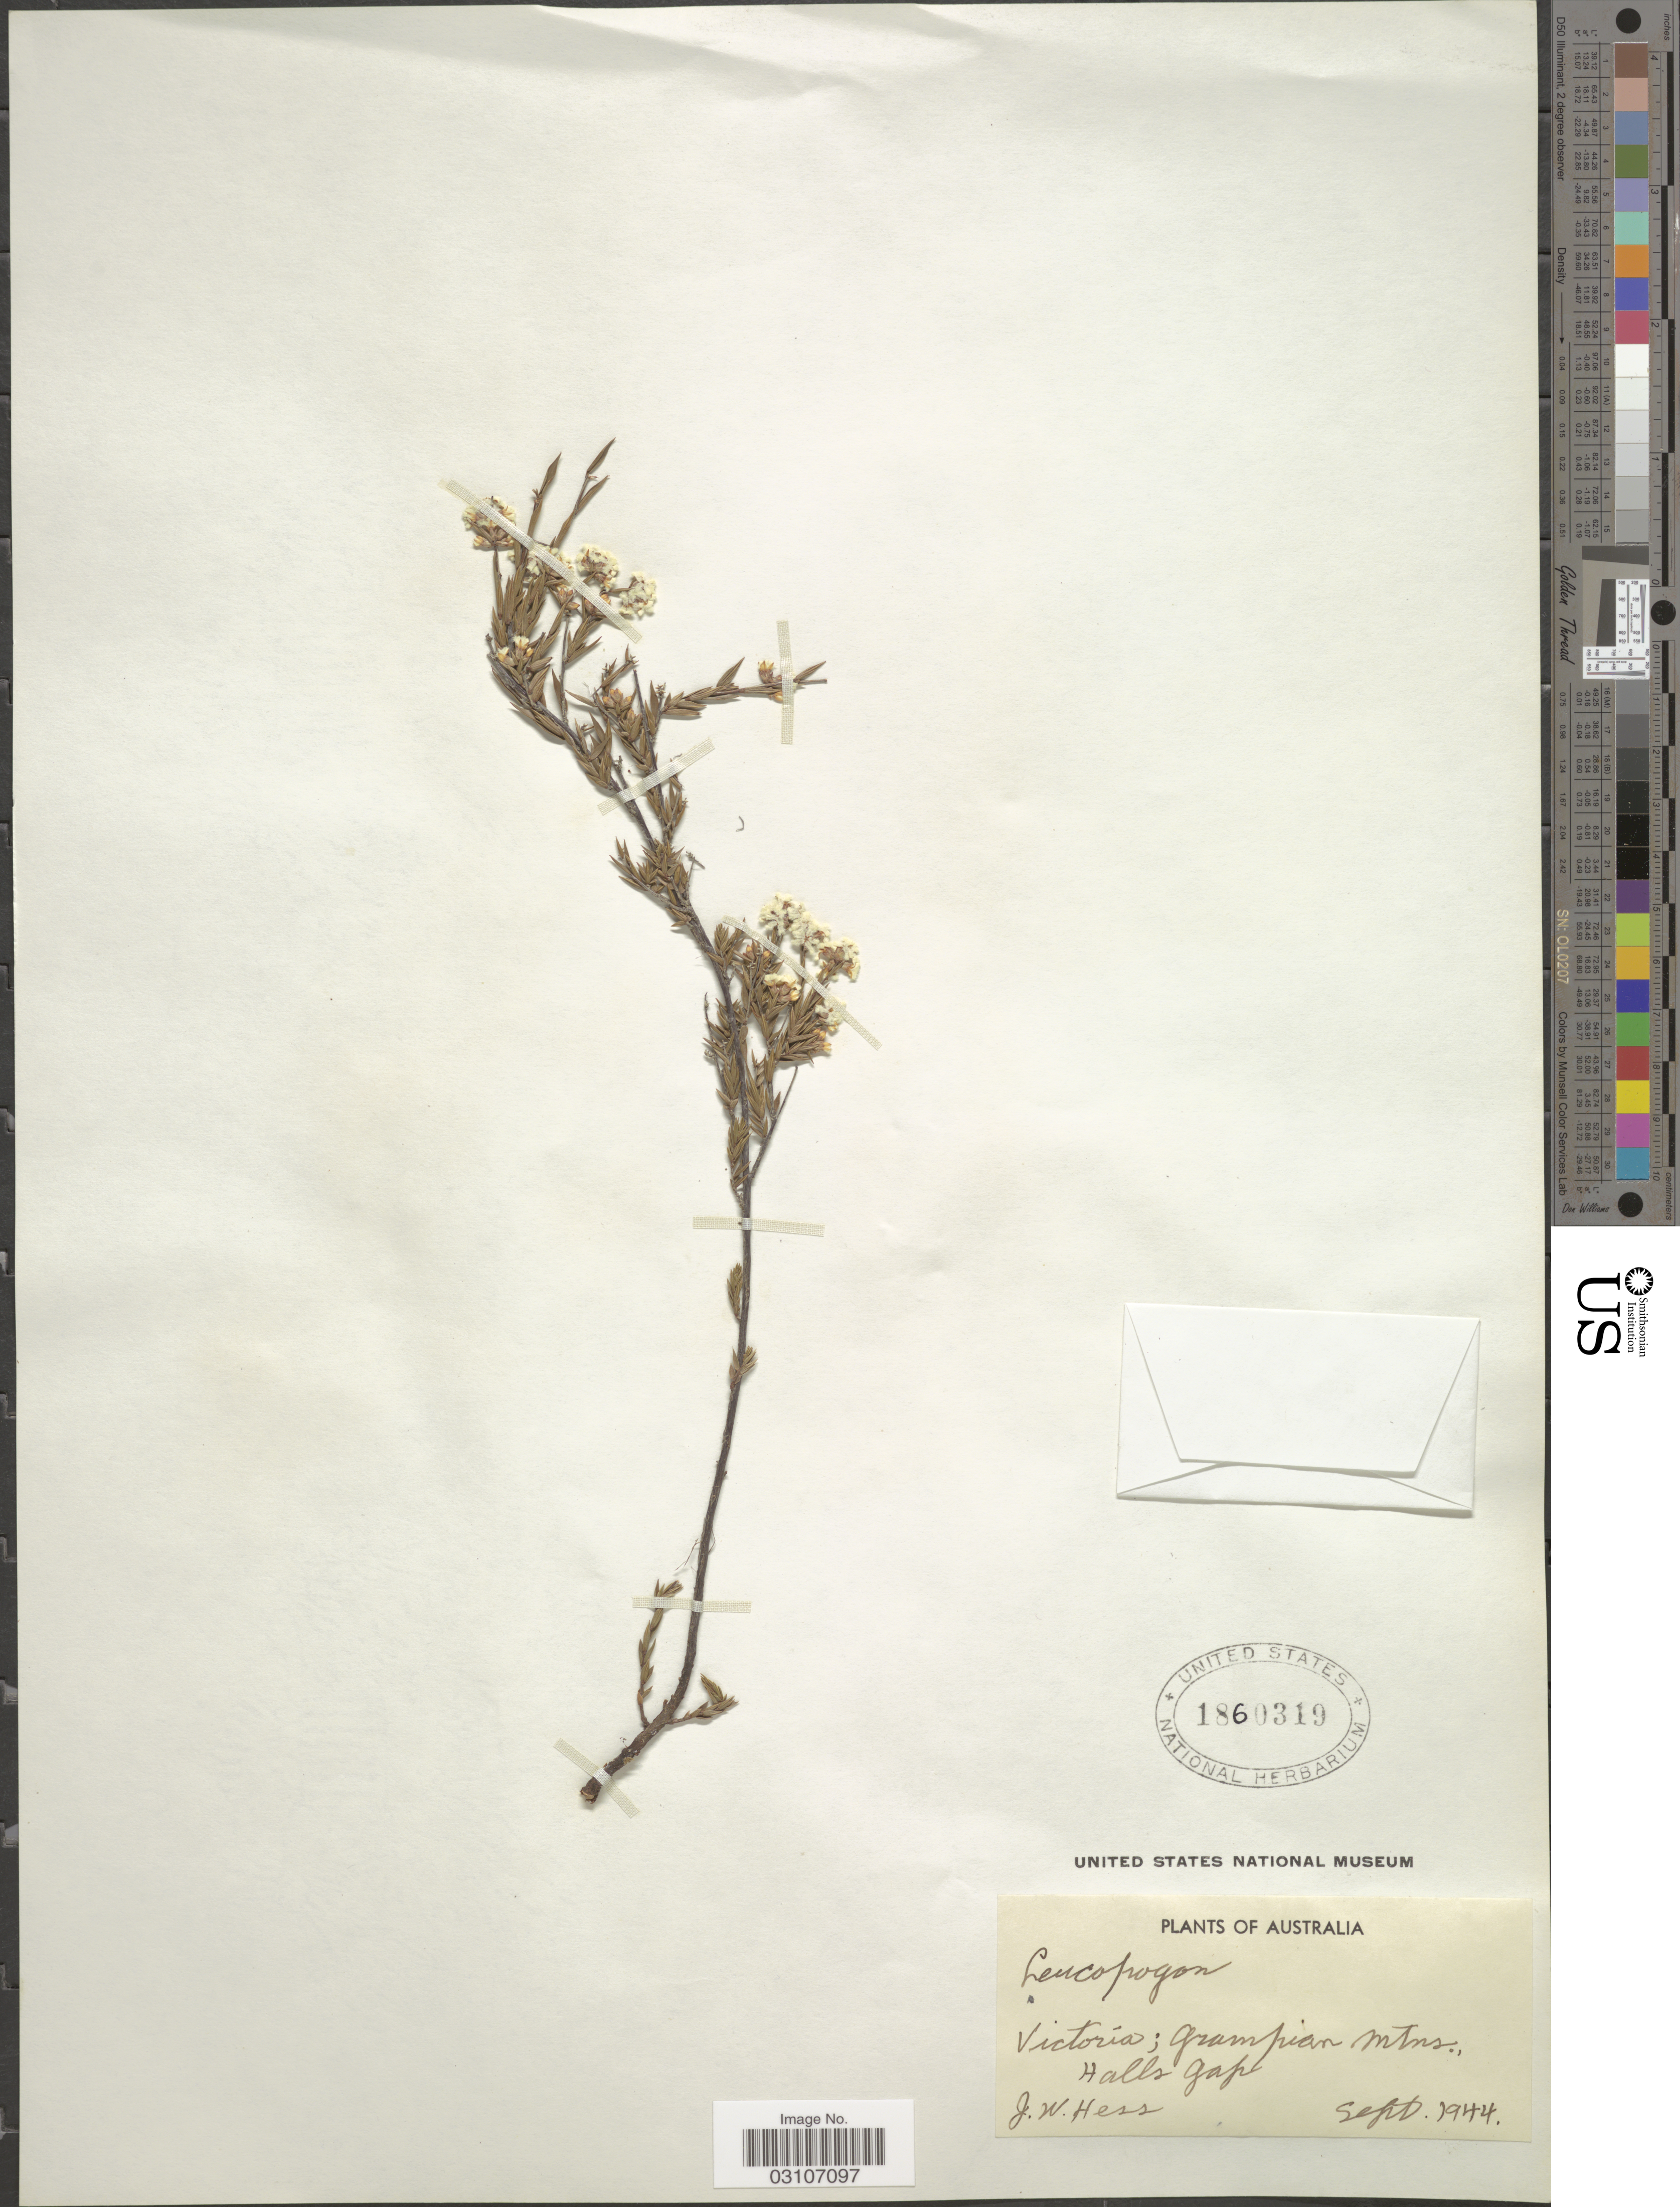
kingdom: Plantae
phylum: Tracheophyta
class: Magnoliopsida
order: Ericales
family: Ericaceae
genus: Leucopogon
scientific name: Leucopogon sp.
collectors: J. Hess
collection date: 1944-09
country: Australia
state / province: Victoria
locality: Victoria; Grampian mtns., Halls Gap.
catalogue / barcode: US 1860319